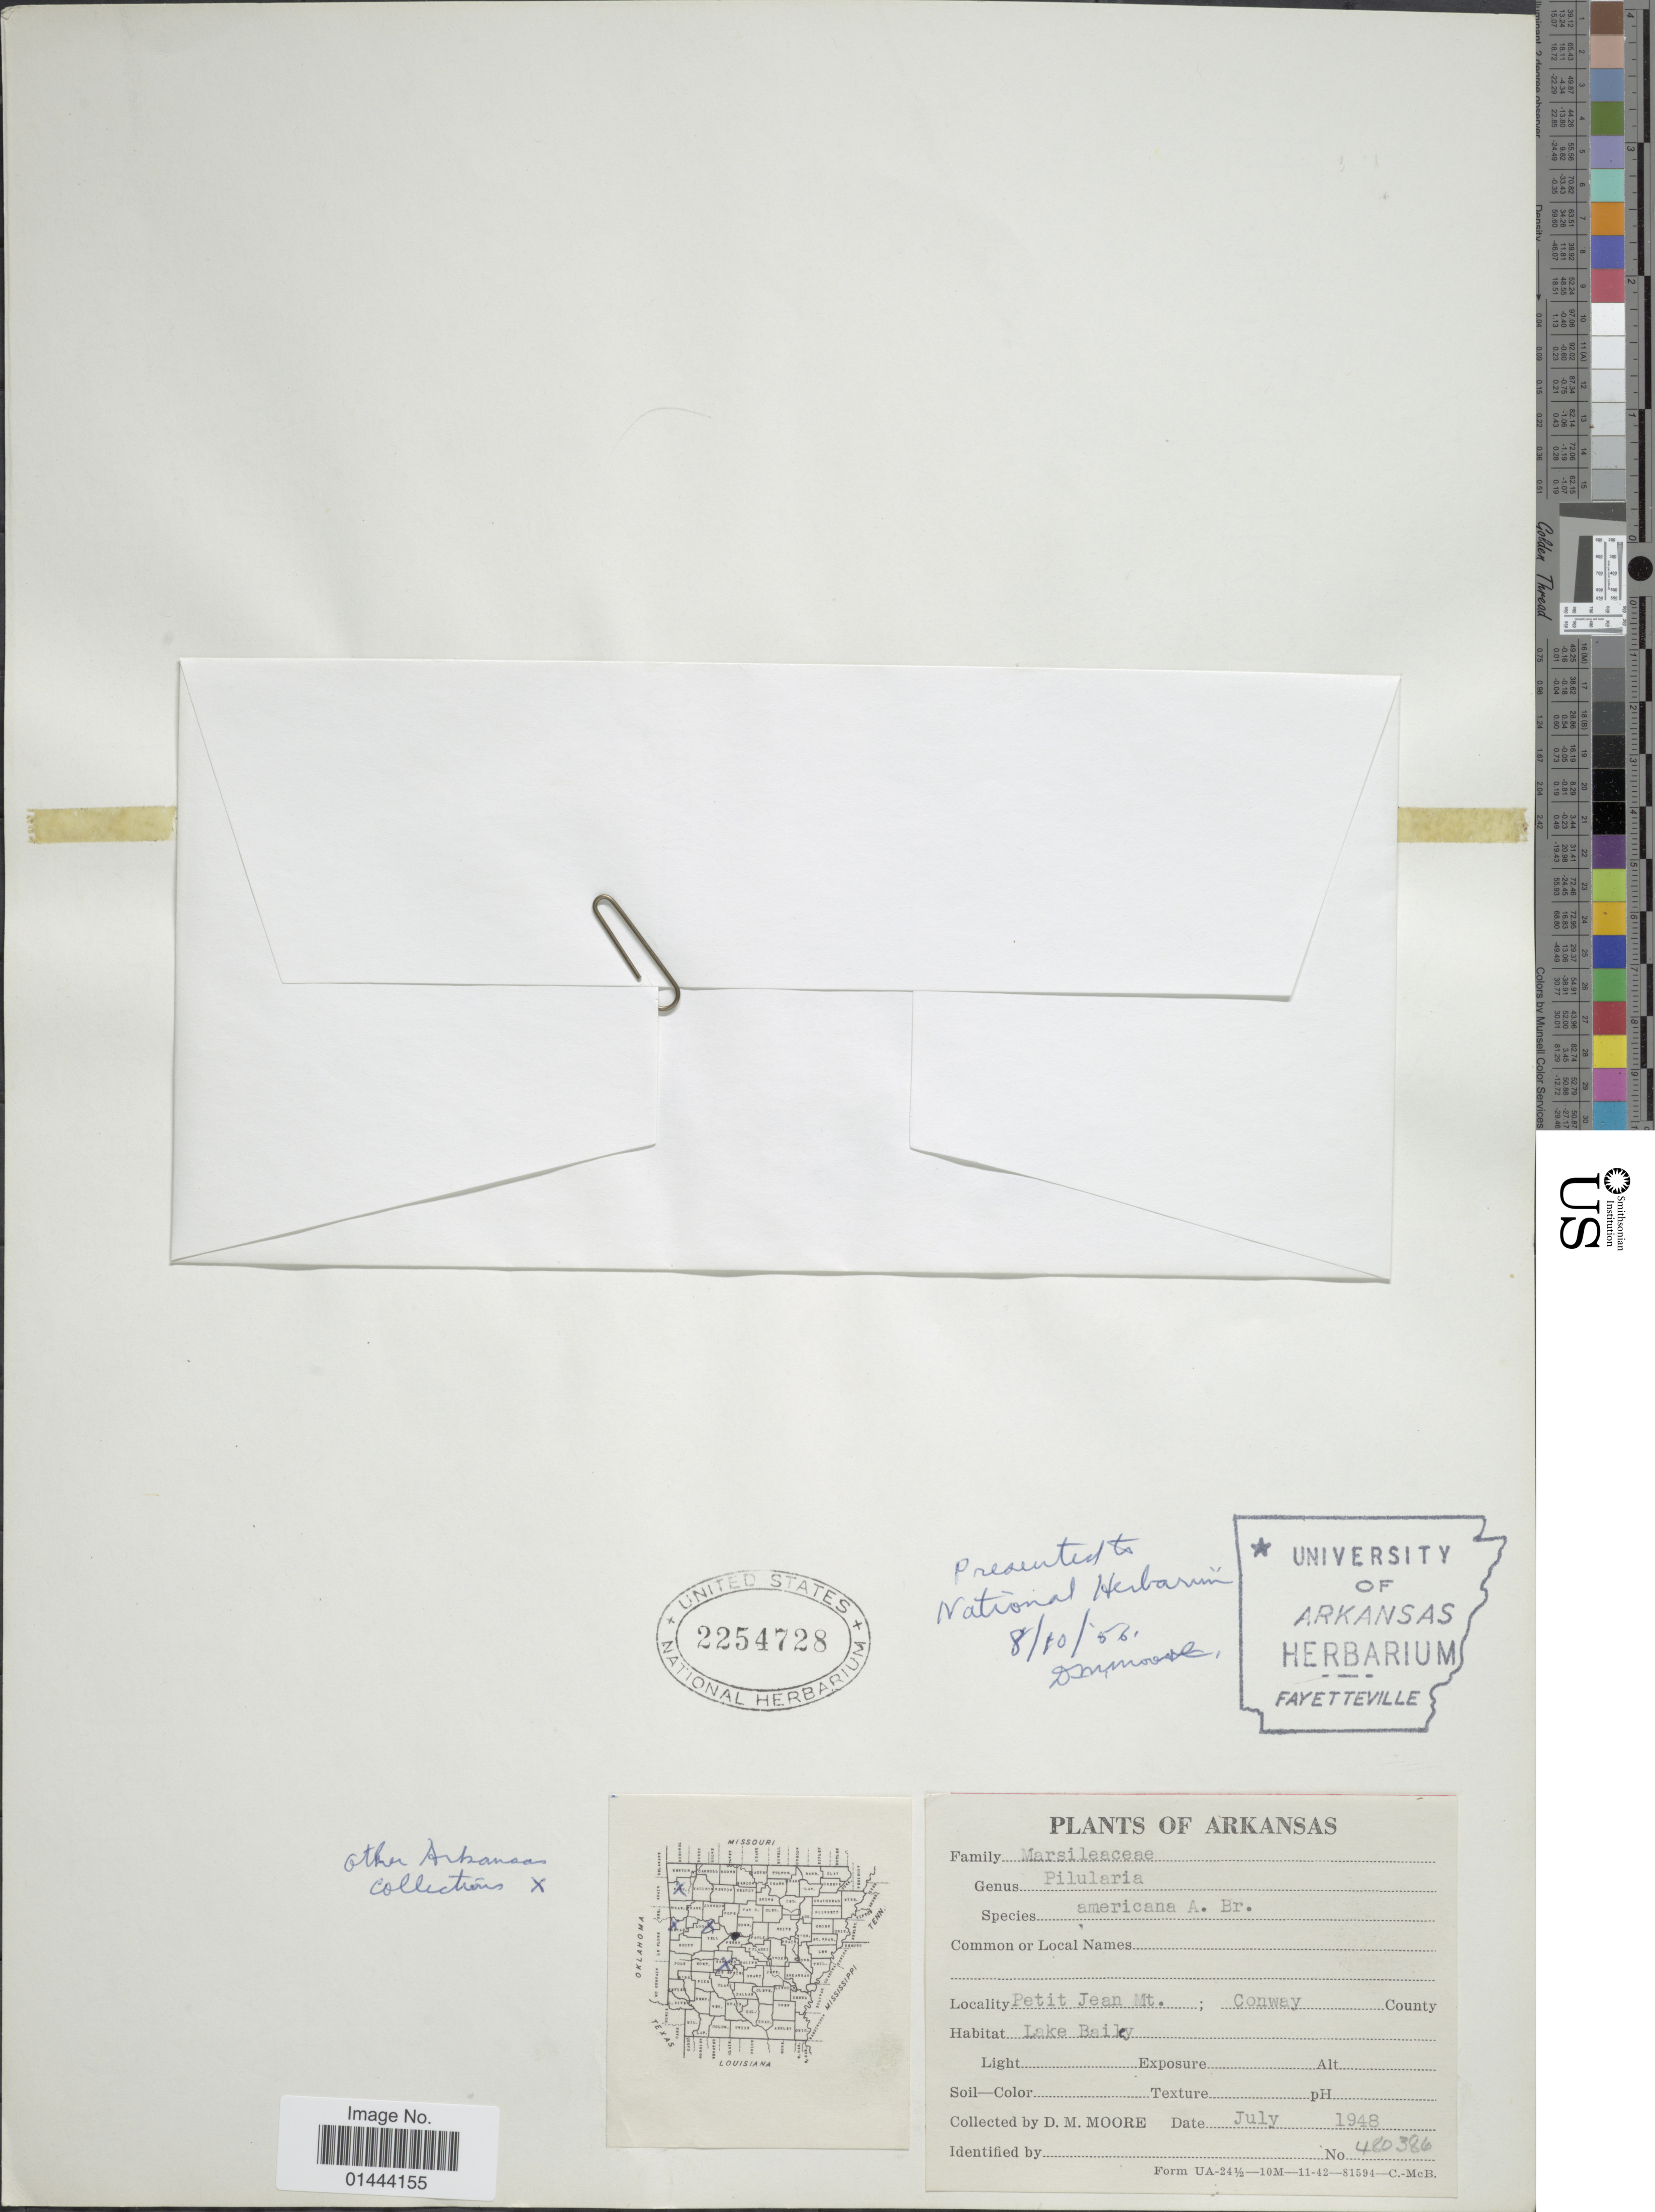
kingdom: Plantae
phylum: Tracheophyta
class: Polypodiopsida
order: Salviniales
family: Marsileaceae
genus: Pilularia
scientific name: Pilularia americana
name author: A. Braun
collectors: D. Moore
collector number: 480386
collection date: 1948-07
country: United States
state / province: Arkansas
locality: Petit Jean Mt.; Conway County, Lake Bailey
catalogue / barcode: US 2254728